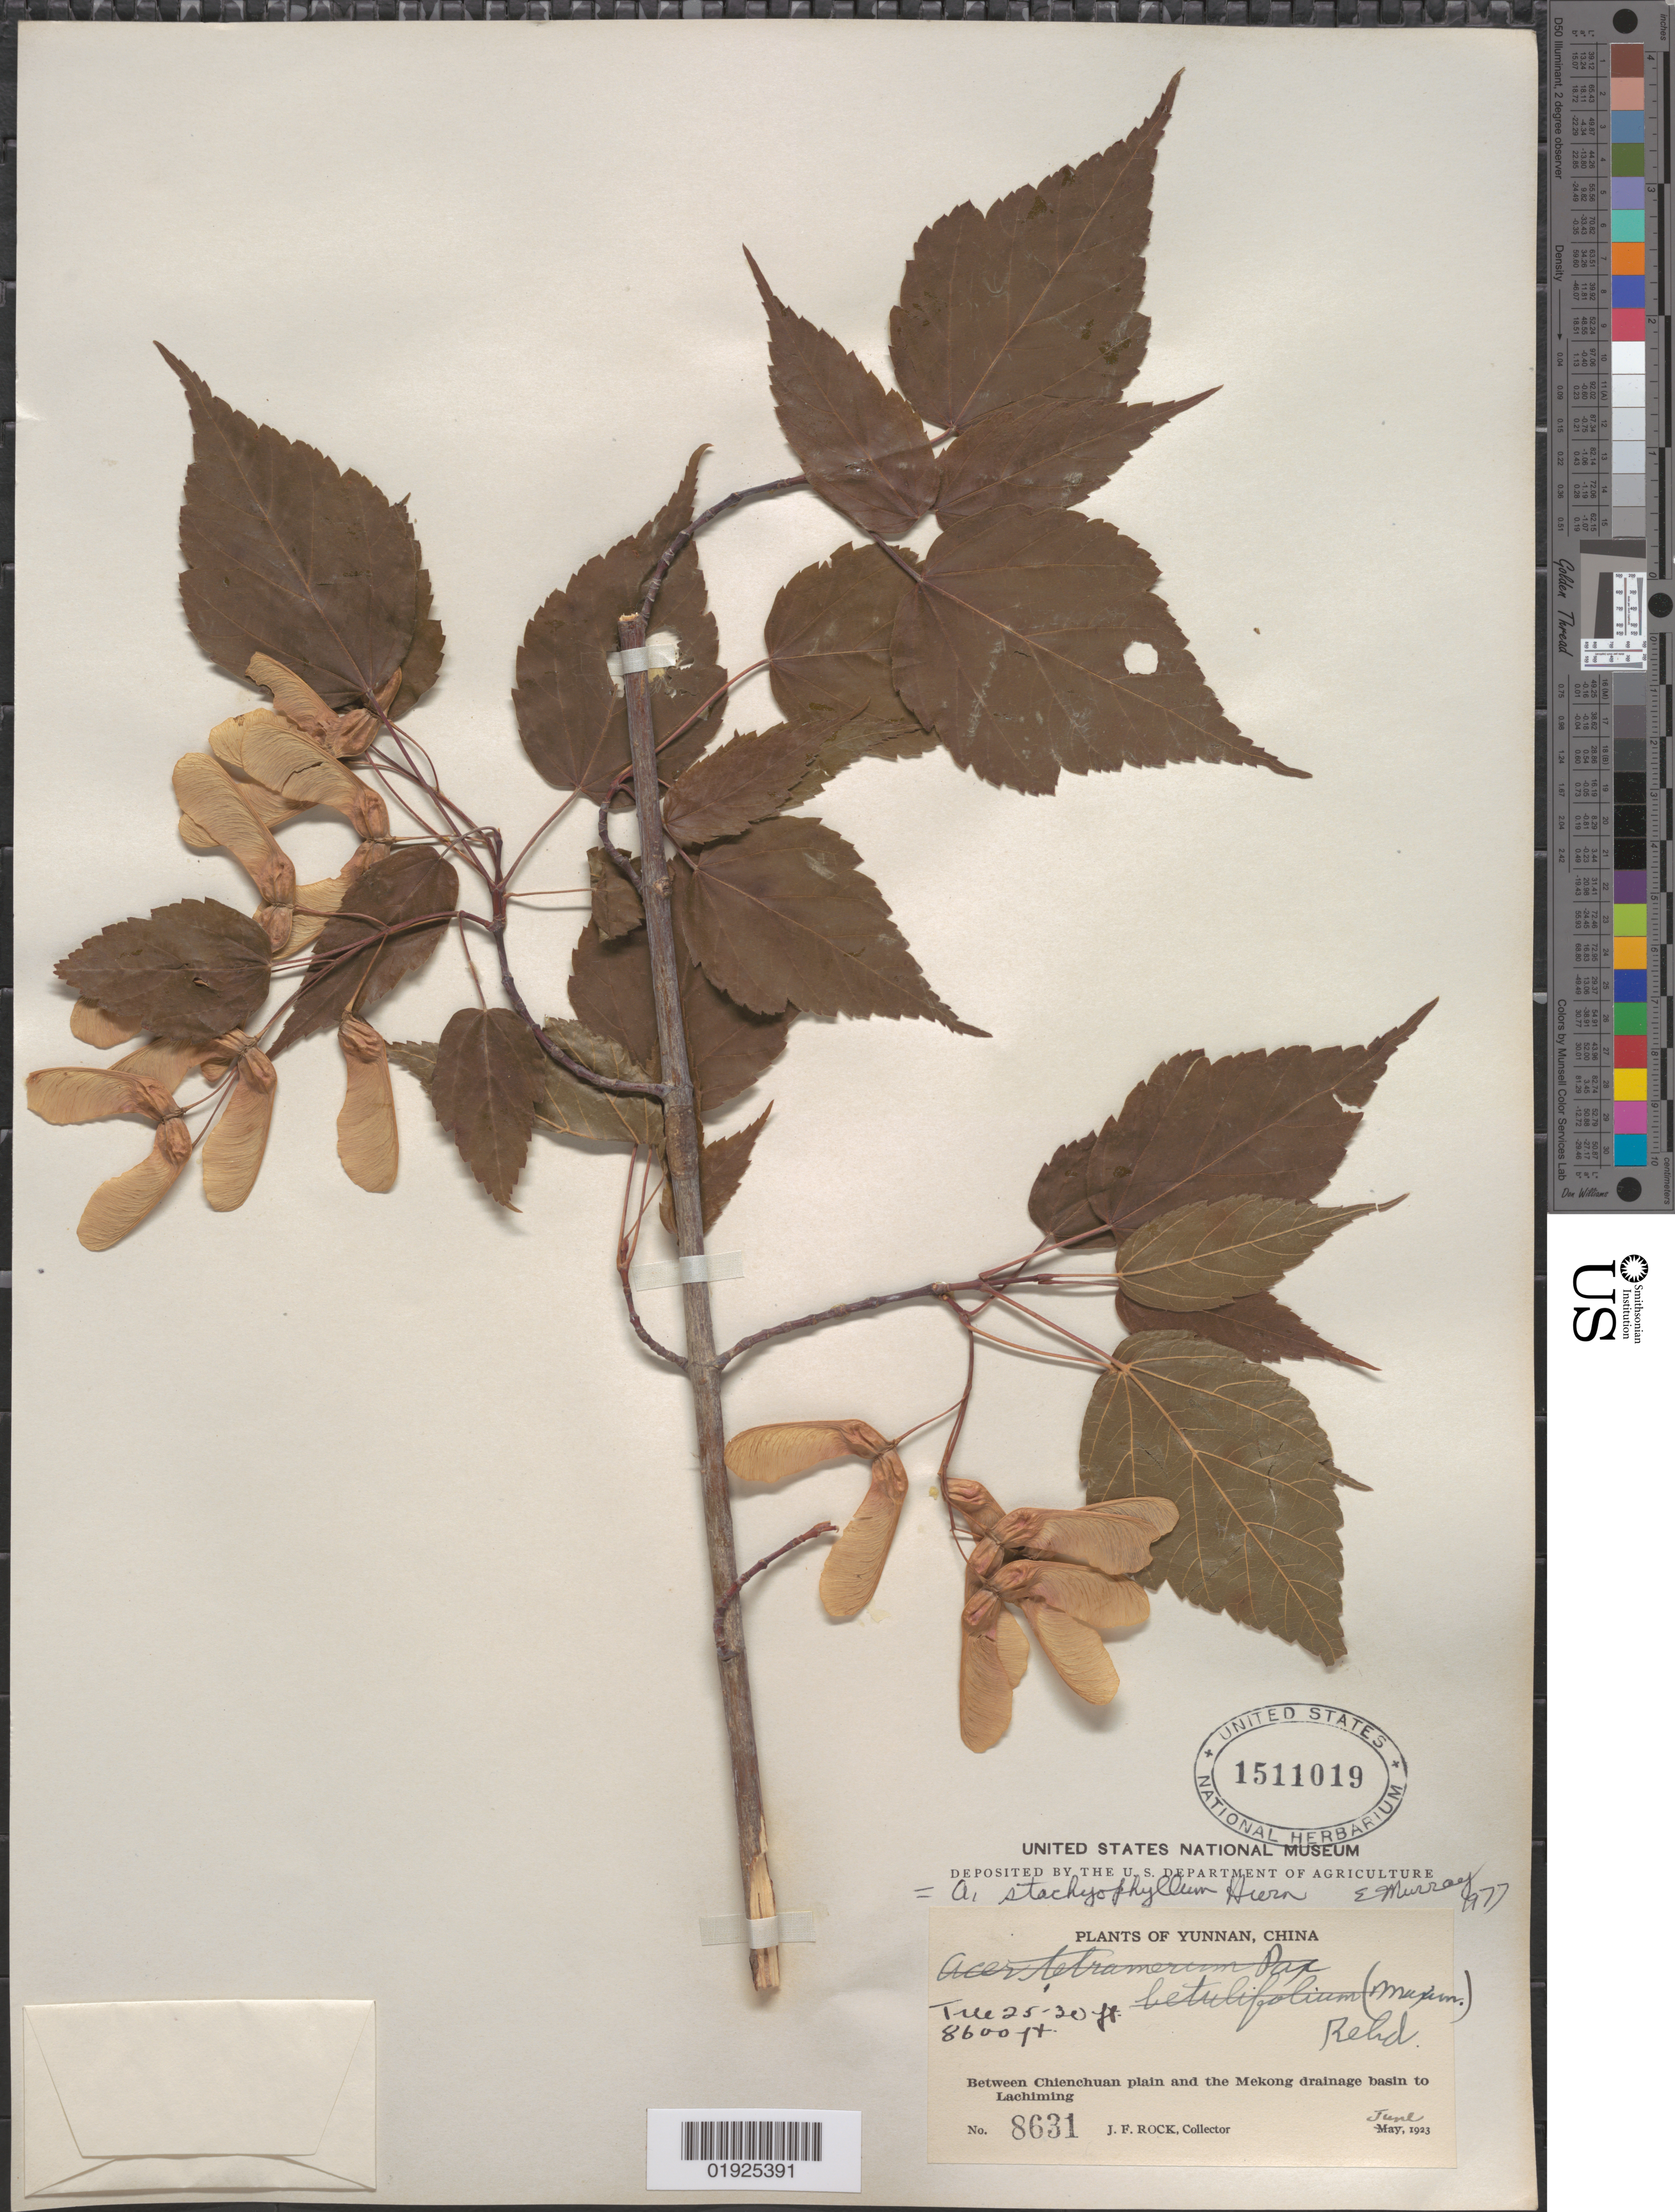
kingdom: Plantae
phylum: Tracheophyta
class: Magnoliopsida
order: Sapindales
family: Sapindaceae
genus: Acer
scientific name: Acer stachyophyllum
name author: Hiern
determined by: Murray, Edward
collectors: J. F. Rock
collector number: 8631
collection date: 1923-06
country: China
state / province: Yunnan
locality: Between Chienchuan plain and the Mekong drainage basin to Lachiming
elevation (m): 2621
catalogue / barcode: US 1511019